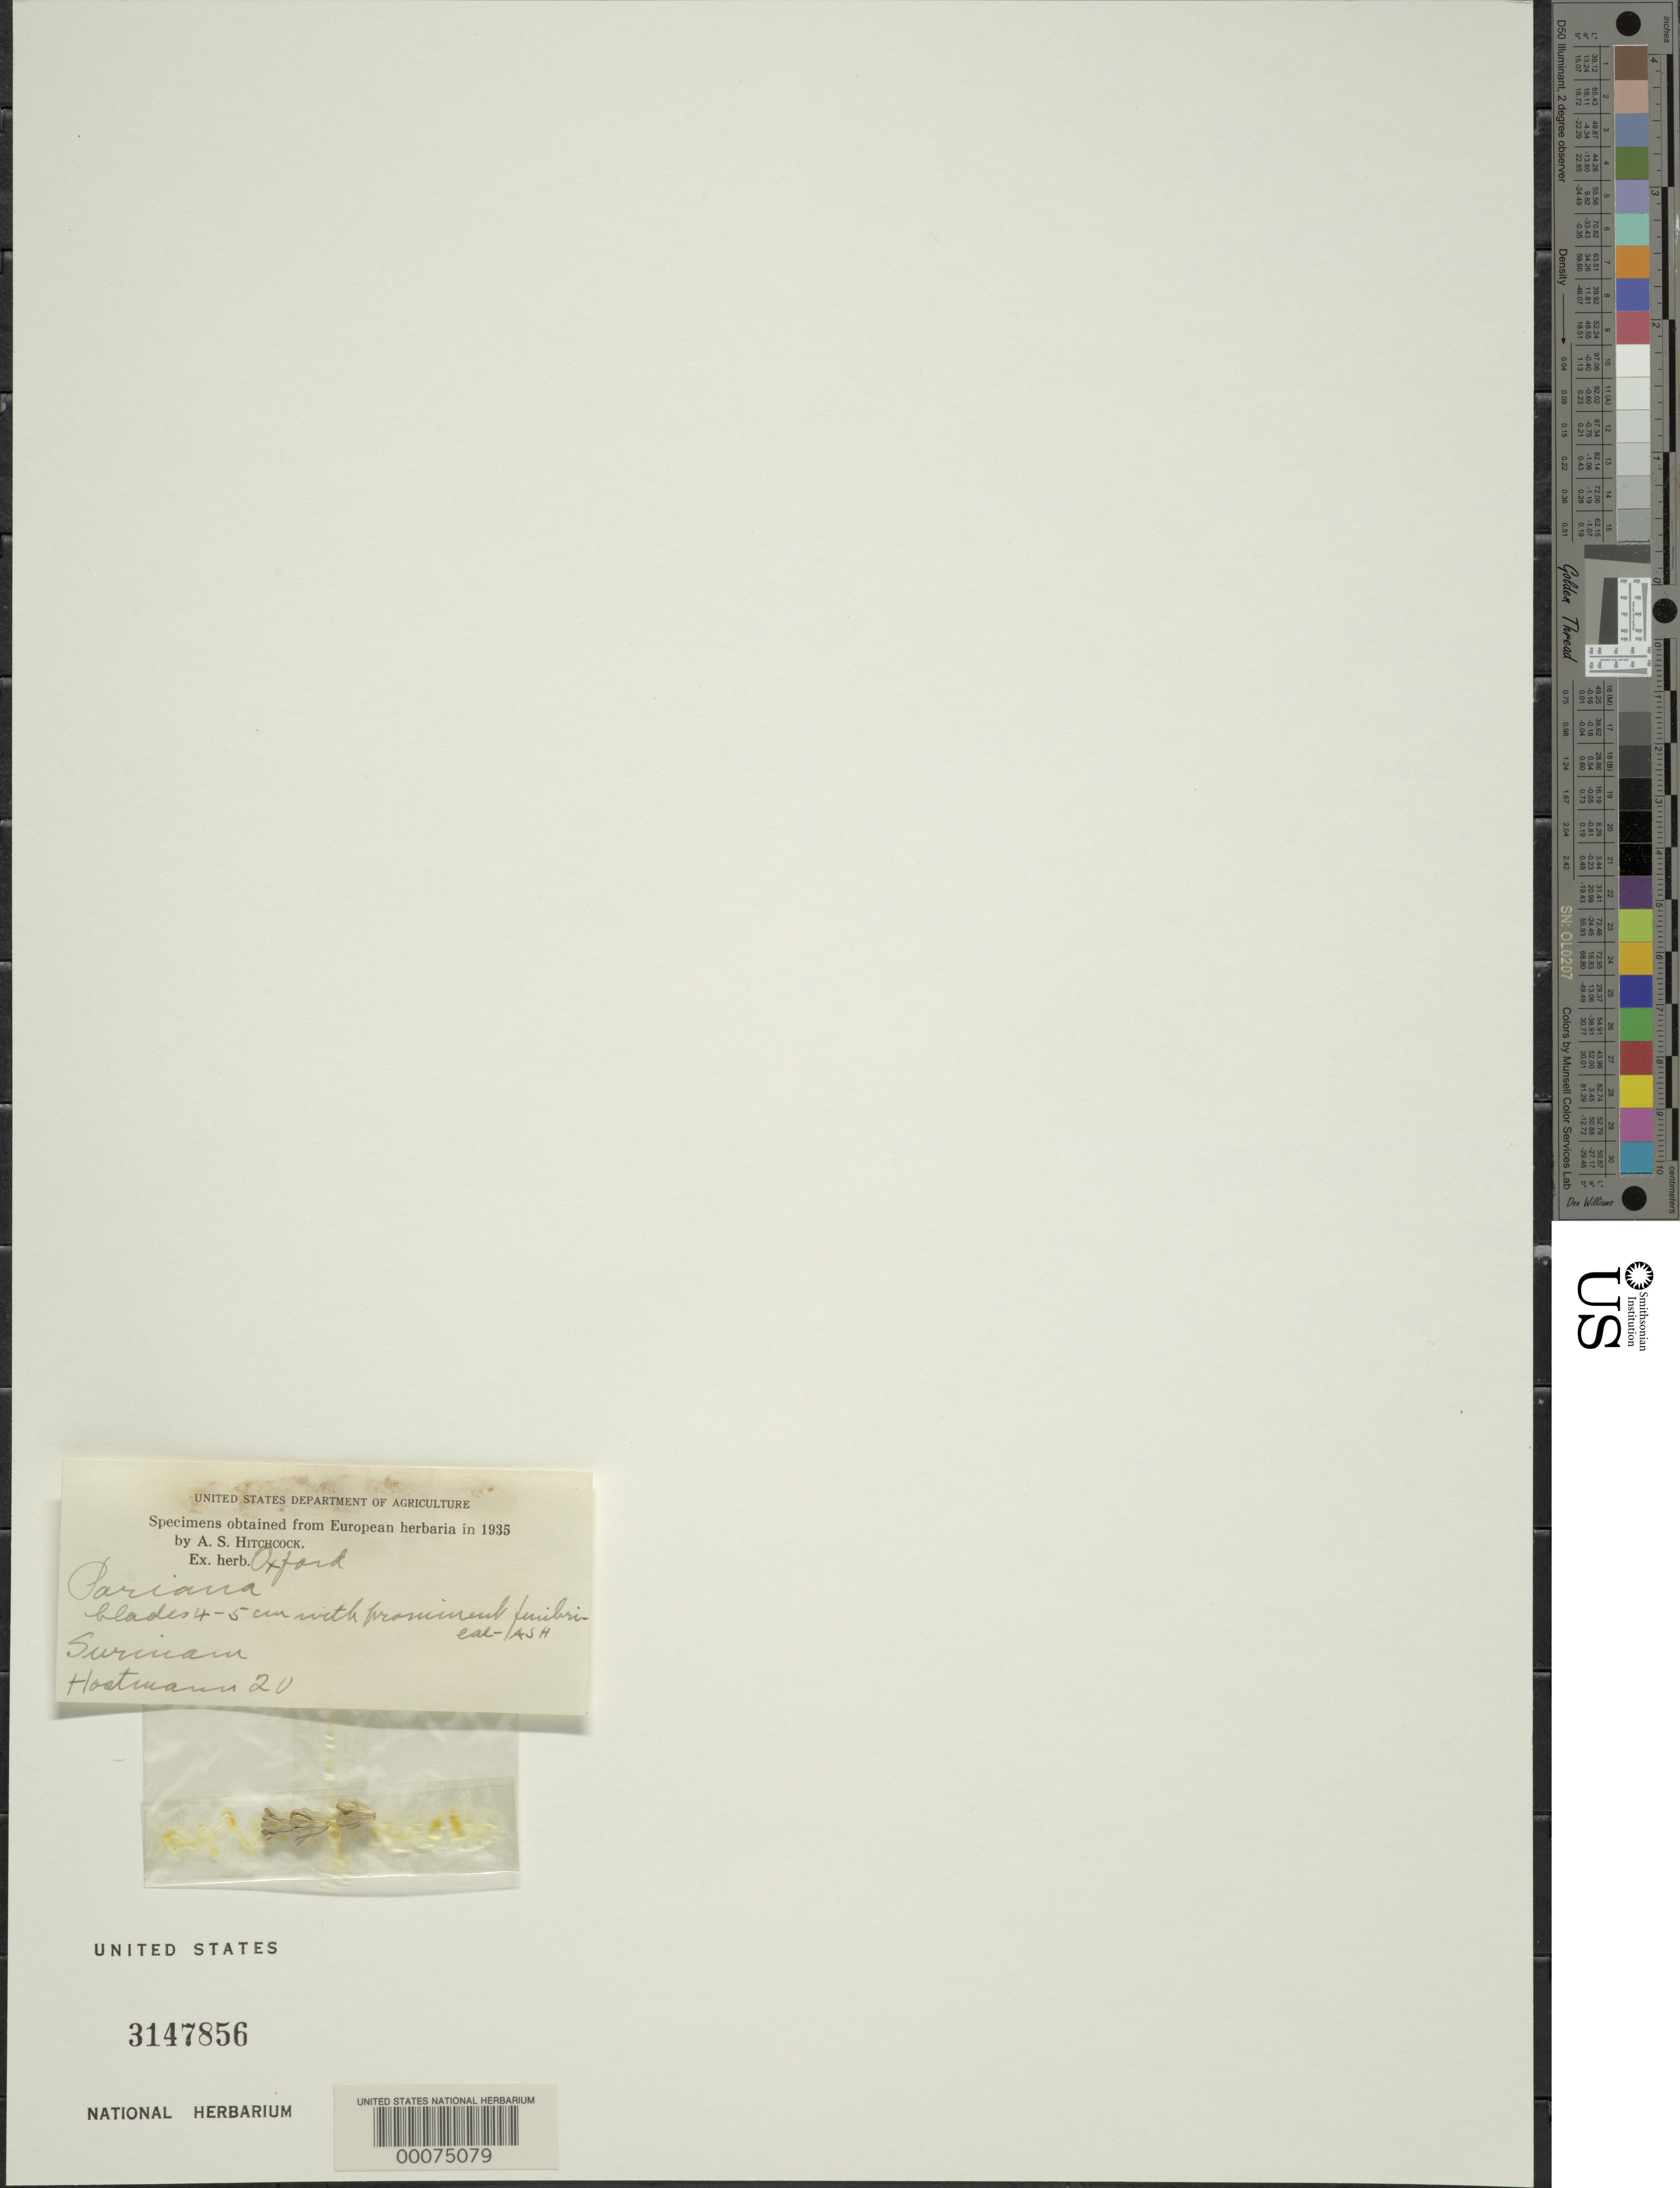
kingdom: Plantae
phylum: Tracheophyta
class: Liliopsida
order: Poales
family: Poaceae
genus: Pariana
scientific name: Pariana sp.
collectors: F. Hostmann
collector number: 20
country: Suriname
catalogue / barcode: US 3147856